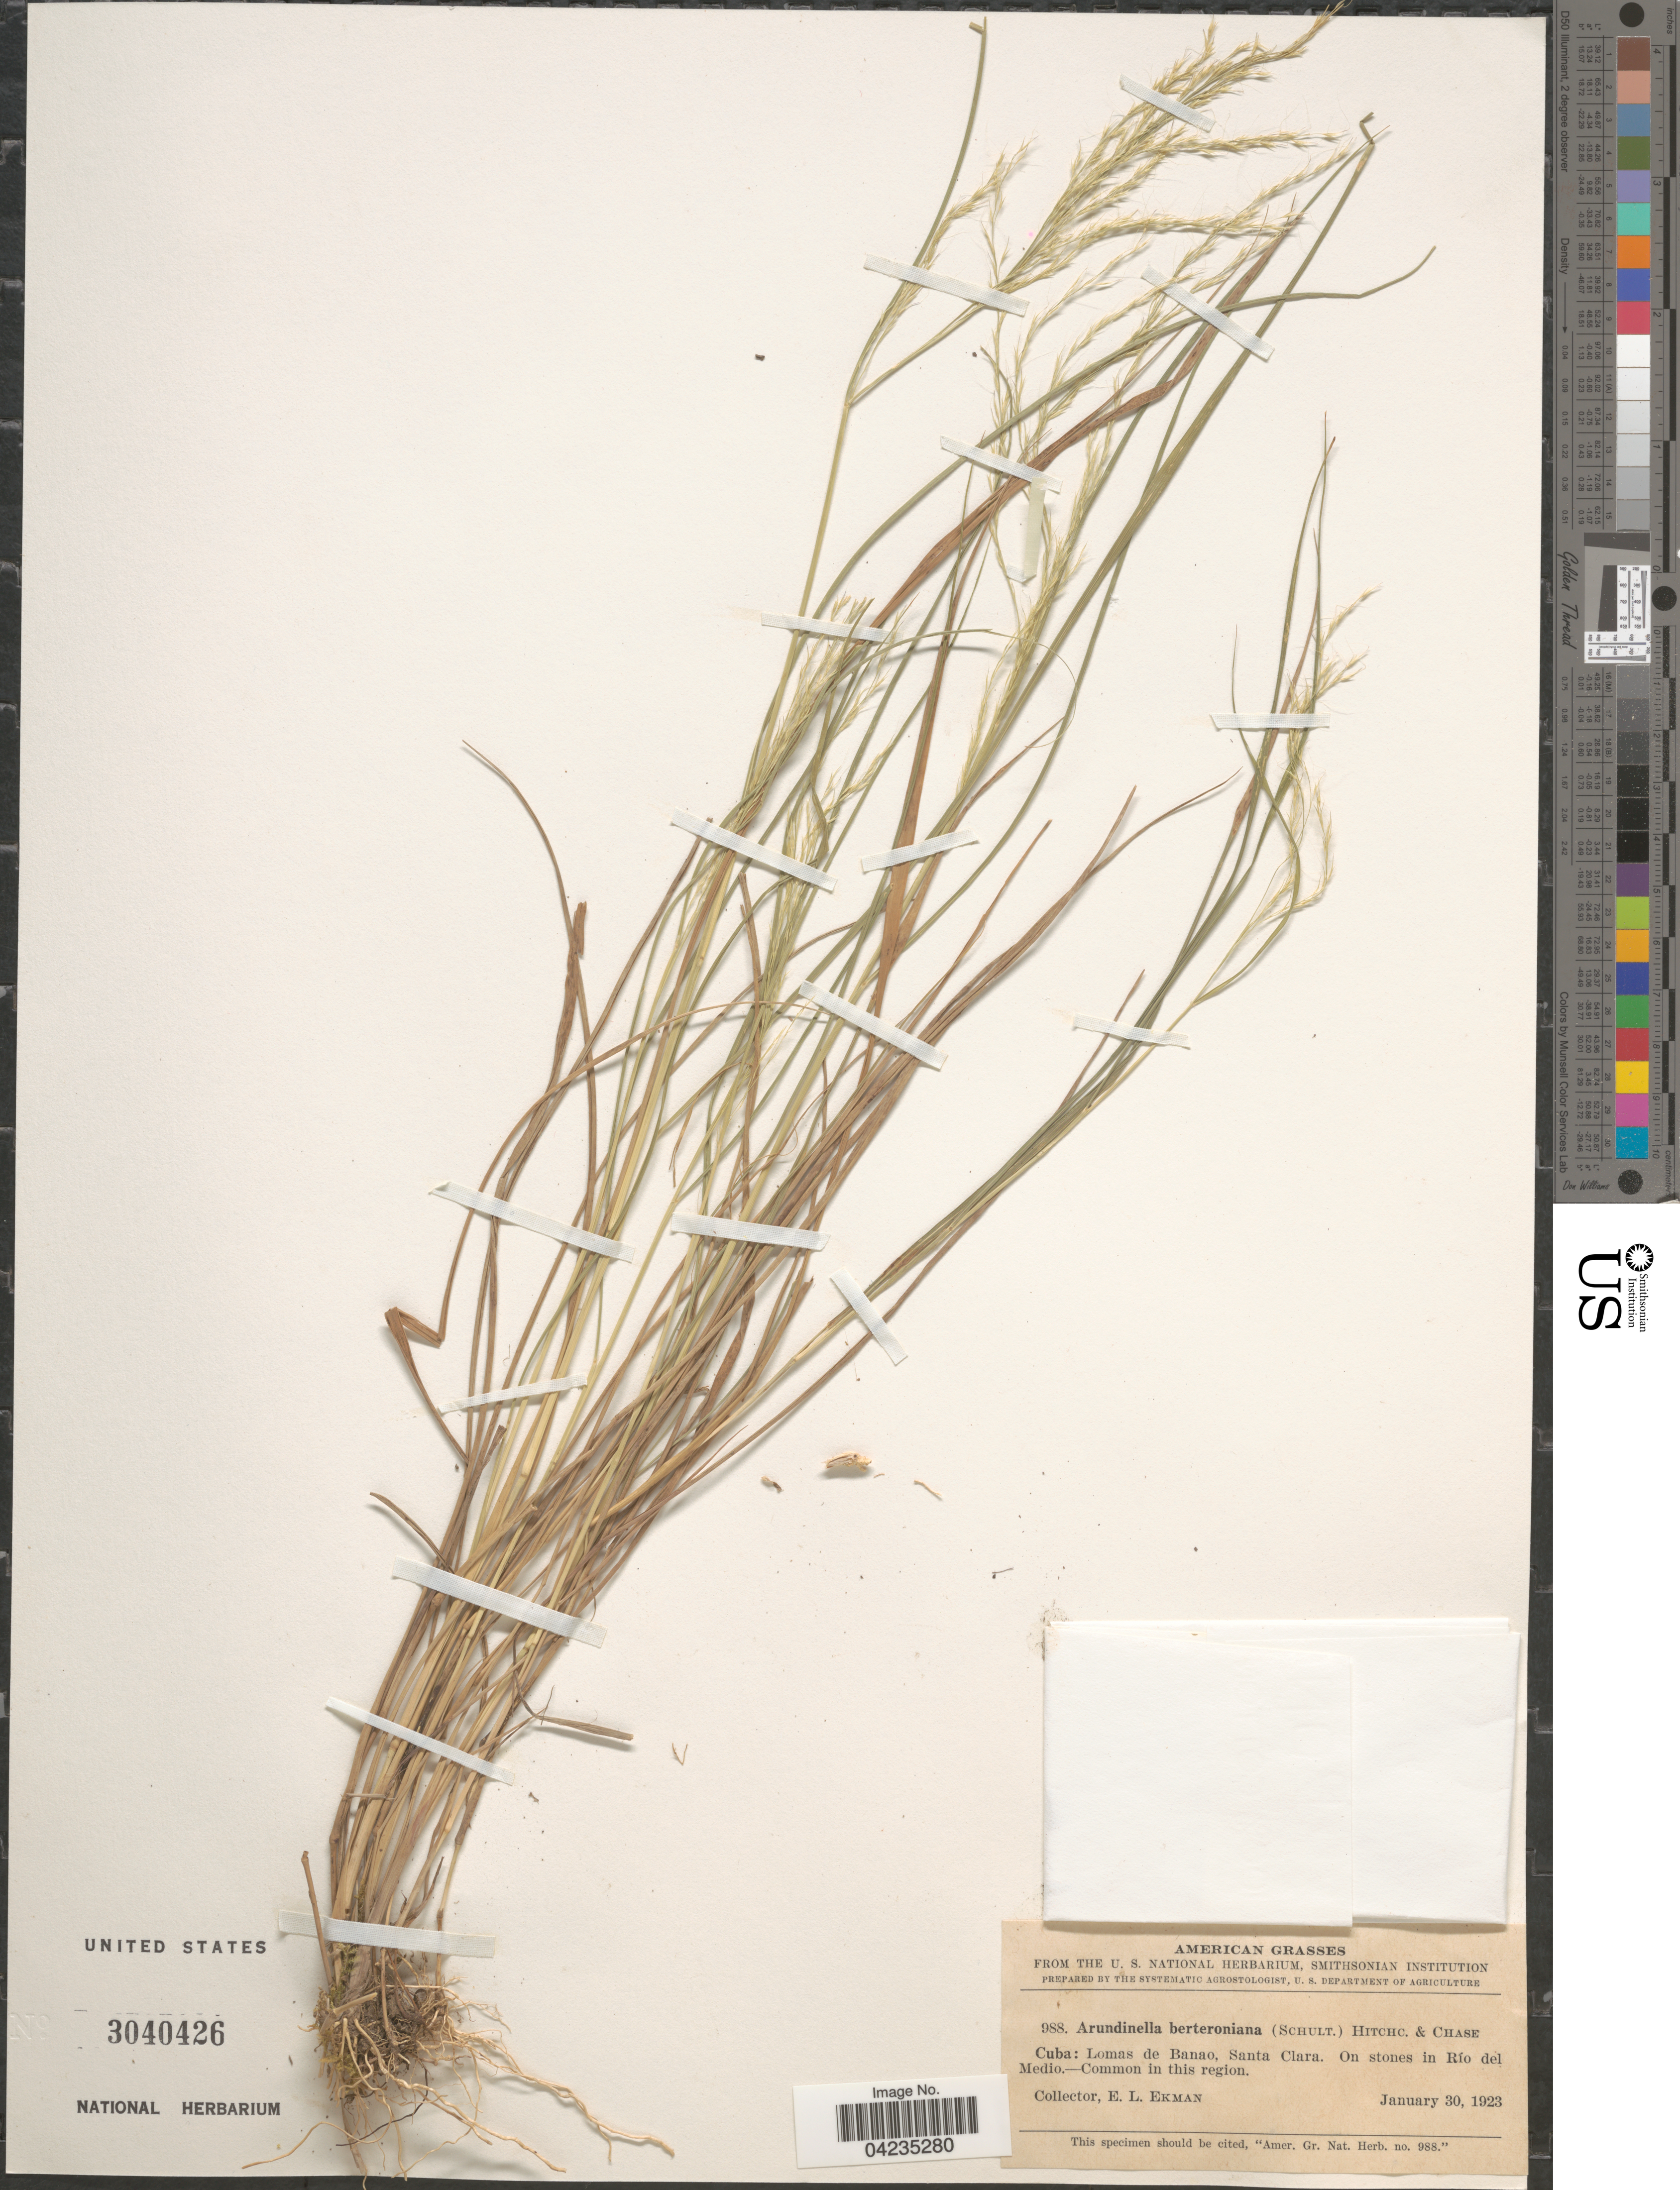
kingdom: Plantae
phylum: Tracheophyta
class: Liliopsida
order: Poales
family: Poaceae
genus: Arundinella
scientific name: Arundinella berteroniana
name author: (Schult.) Hitchc. & Chase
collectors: E. L. Ekman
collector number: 988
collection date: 1923-01-30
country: Cuba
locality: Lomas de Banao, Santa Clara. On stones in Río del Medio.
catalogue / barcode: US 3040426